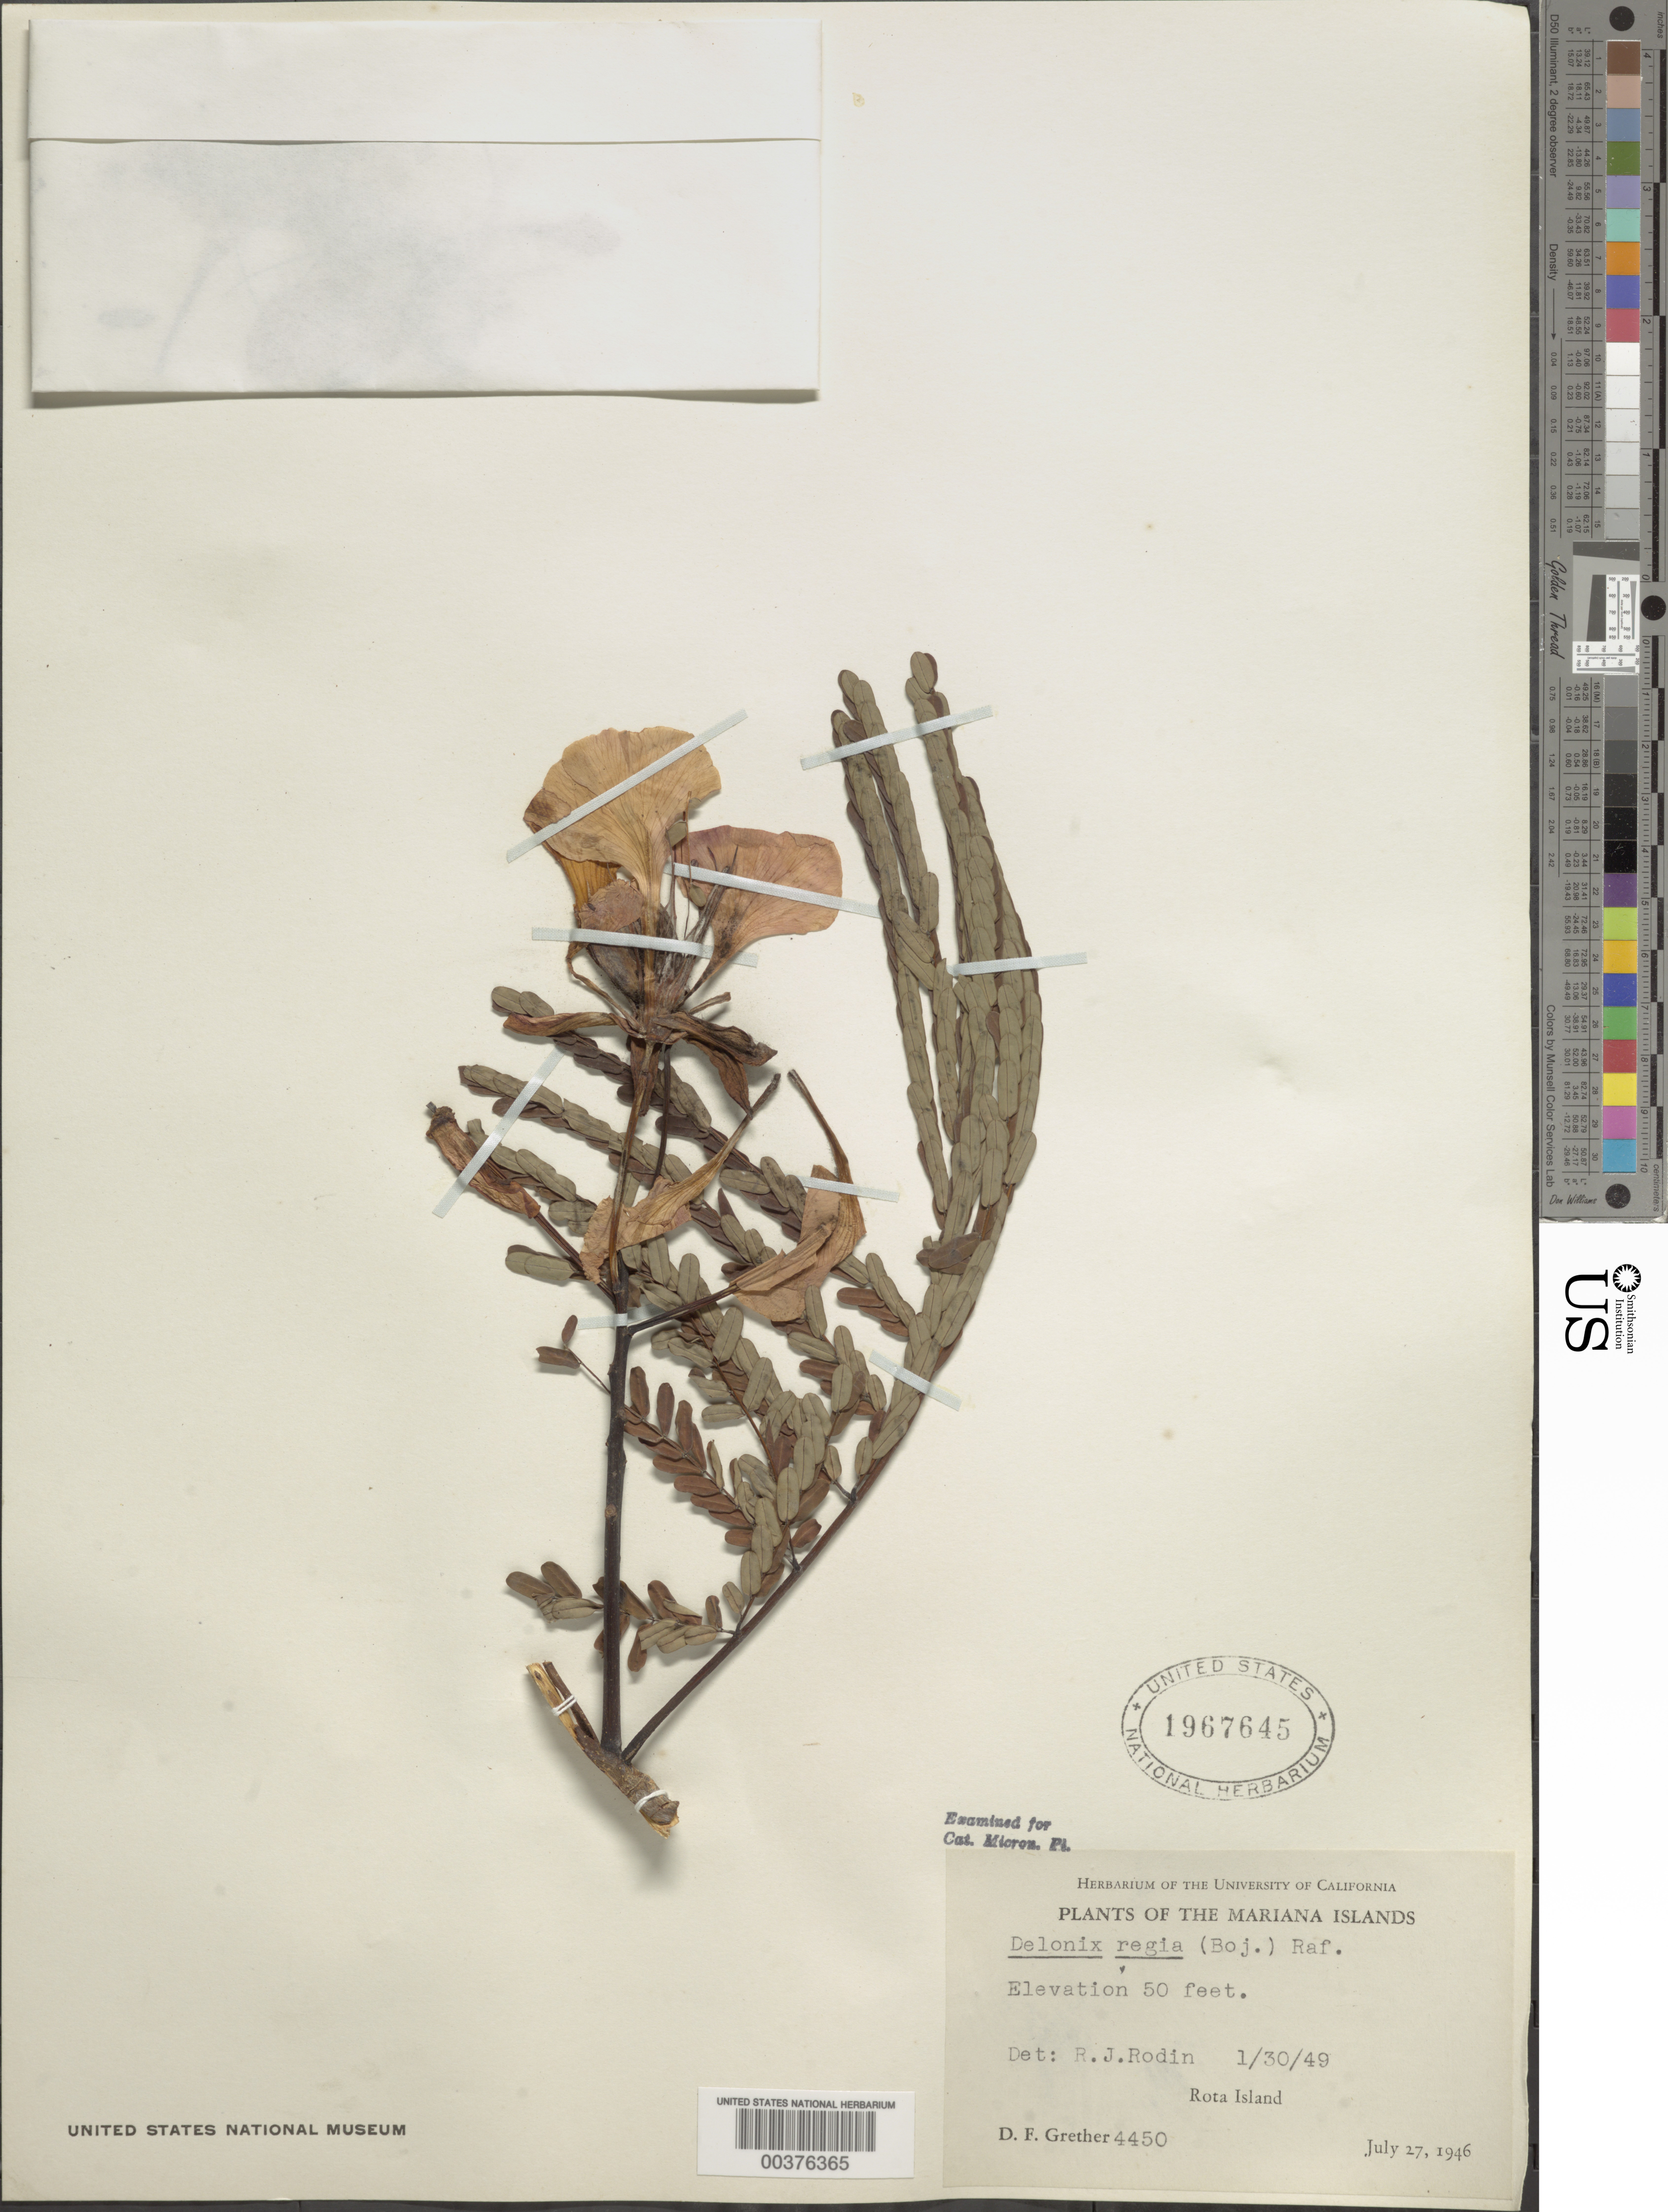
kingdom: Plantae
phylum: Tracheophyta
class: Magnoliopsida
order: Fabales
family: Fabaceae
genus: Delonix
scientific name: Delonix regia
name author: (Bojer ex Hook.) Raf.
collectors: D. F. Grether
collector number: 4450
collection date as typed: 27 Jul 1946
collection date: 1946-07-27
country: Northern Mariana Islands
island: Rota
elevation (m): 15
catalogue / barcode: US 1967645